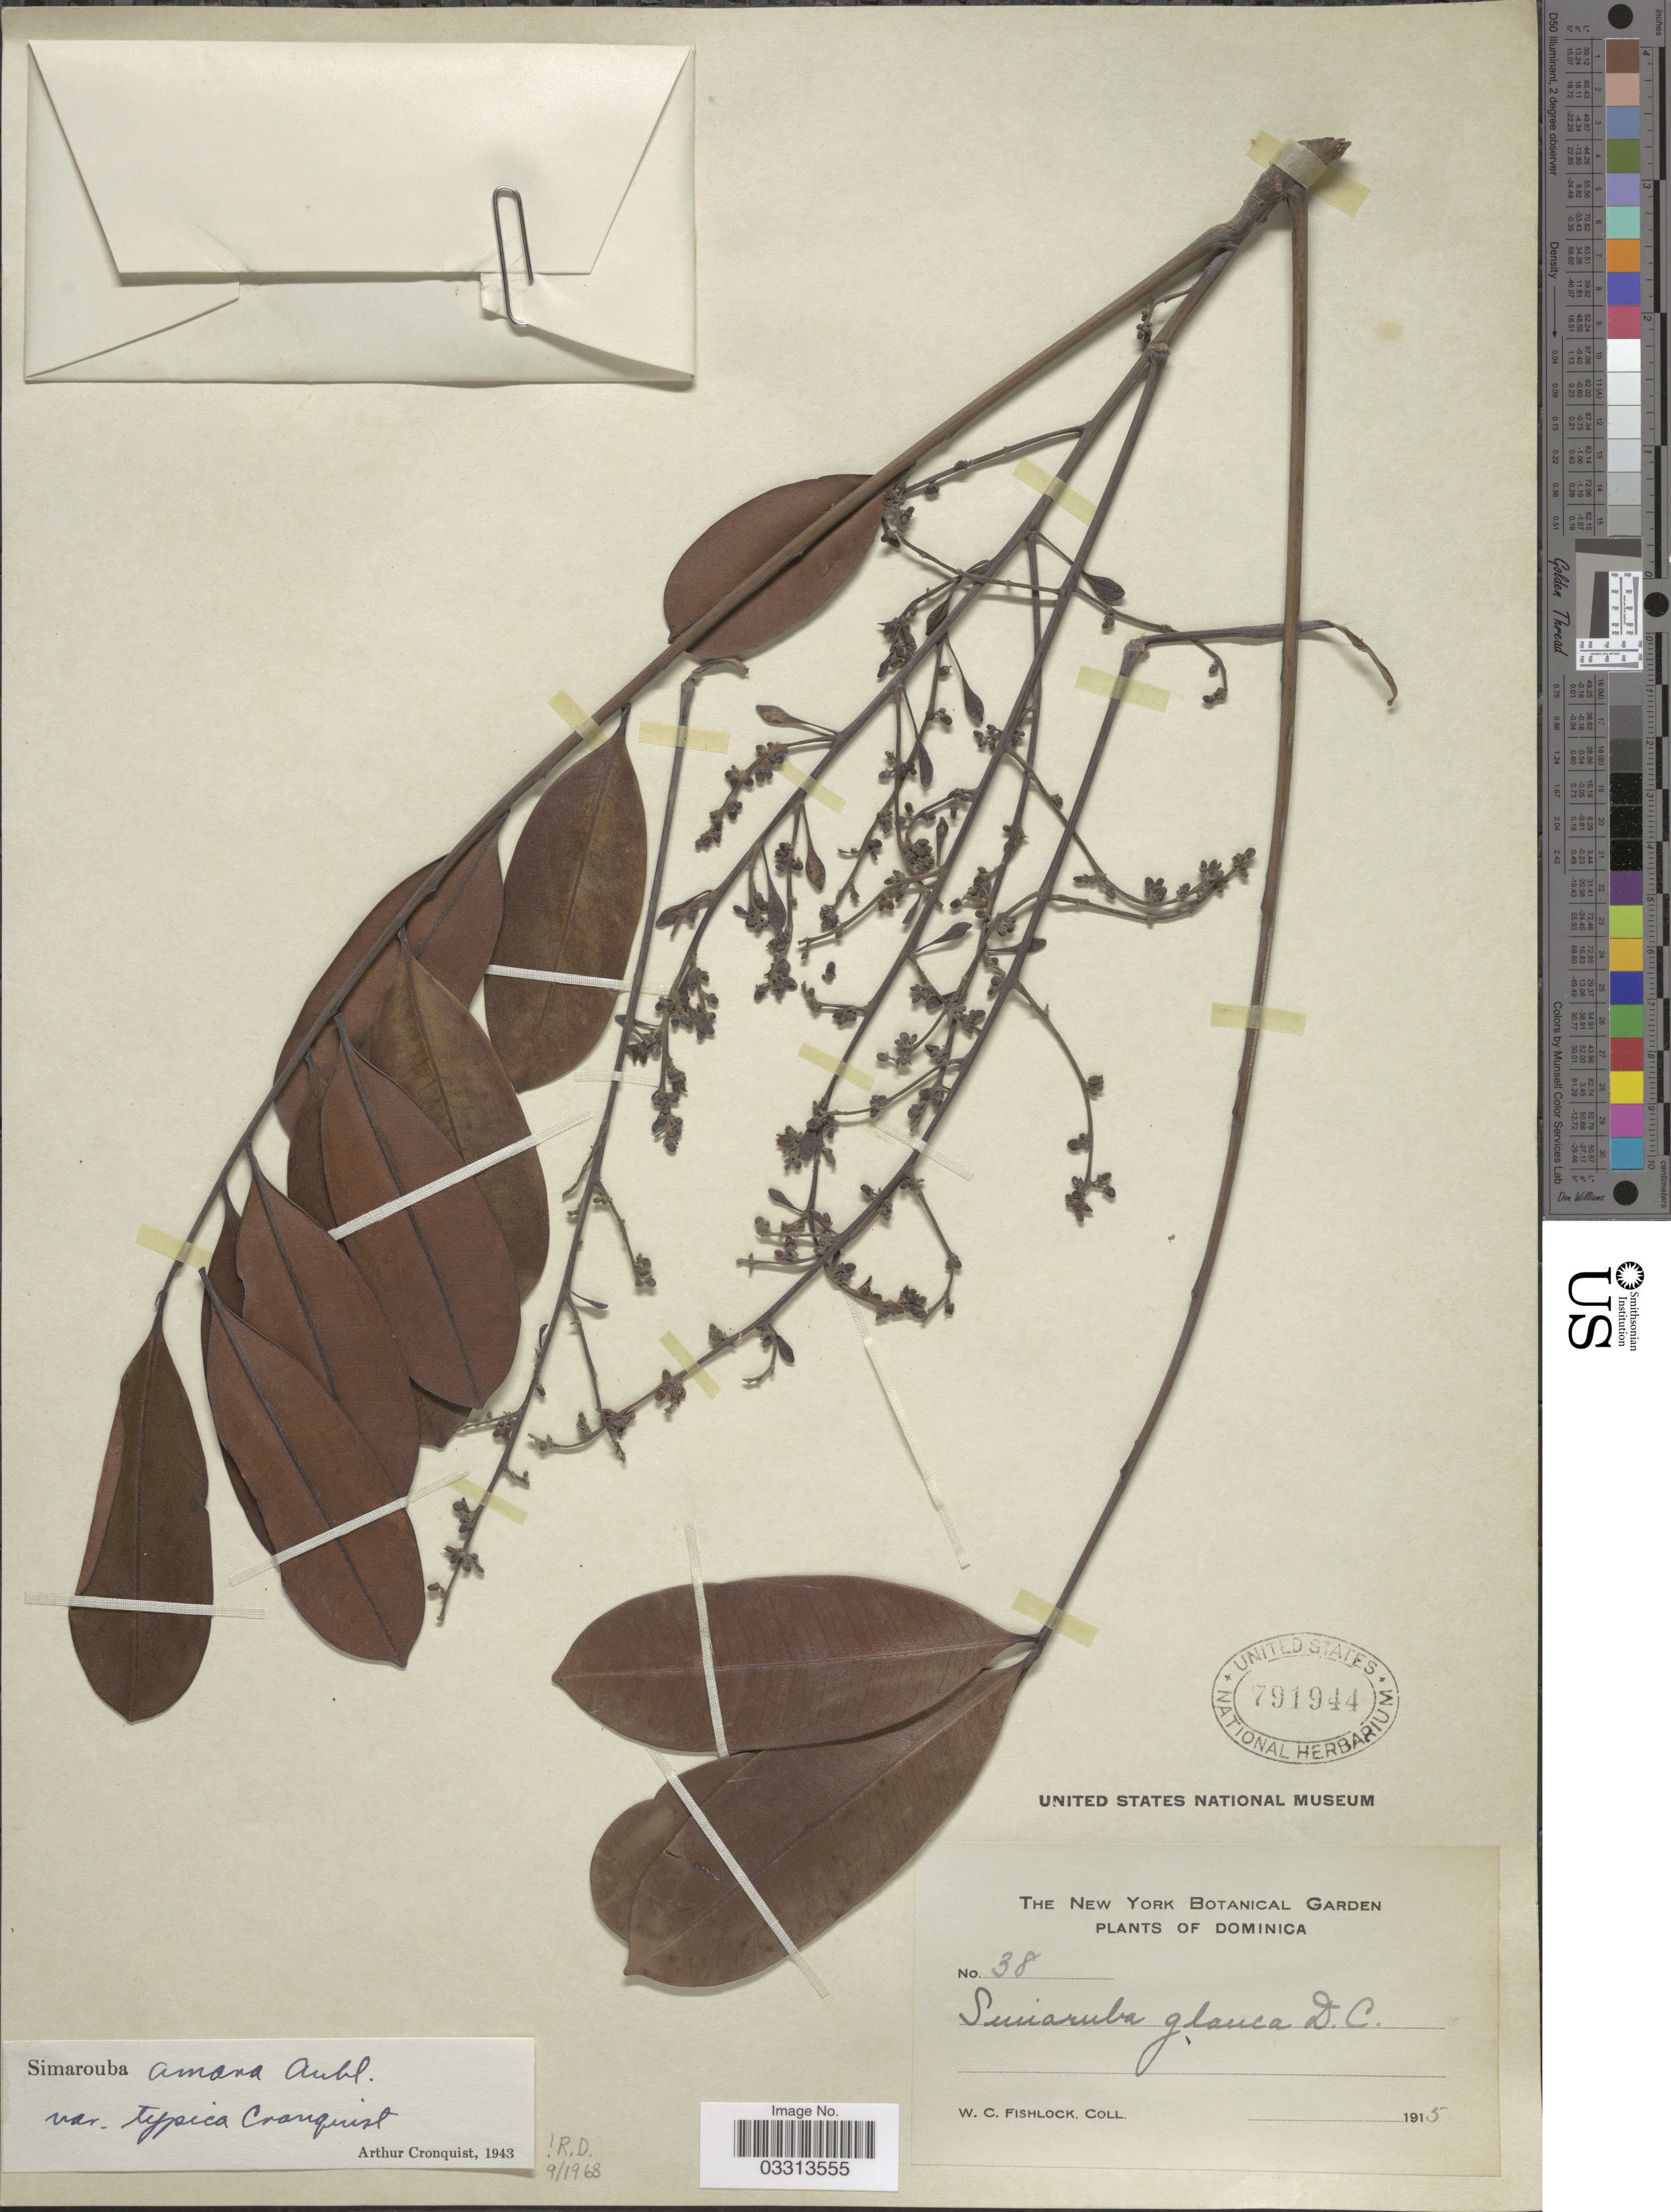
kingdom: Plantae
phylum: Tracheophyta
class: Magnoliopsida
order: Sapindales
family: Simaroubaceae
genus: Simarouba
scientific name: Simarouba amara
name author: Aubl.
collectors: W. Fishlock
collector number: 38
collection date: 1915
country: Dominica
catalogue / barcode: US 791944